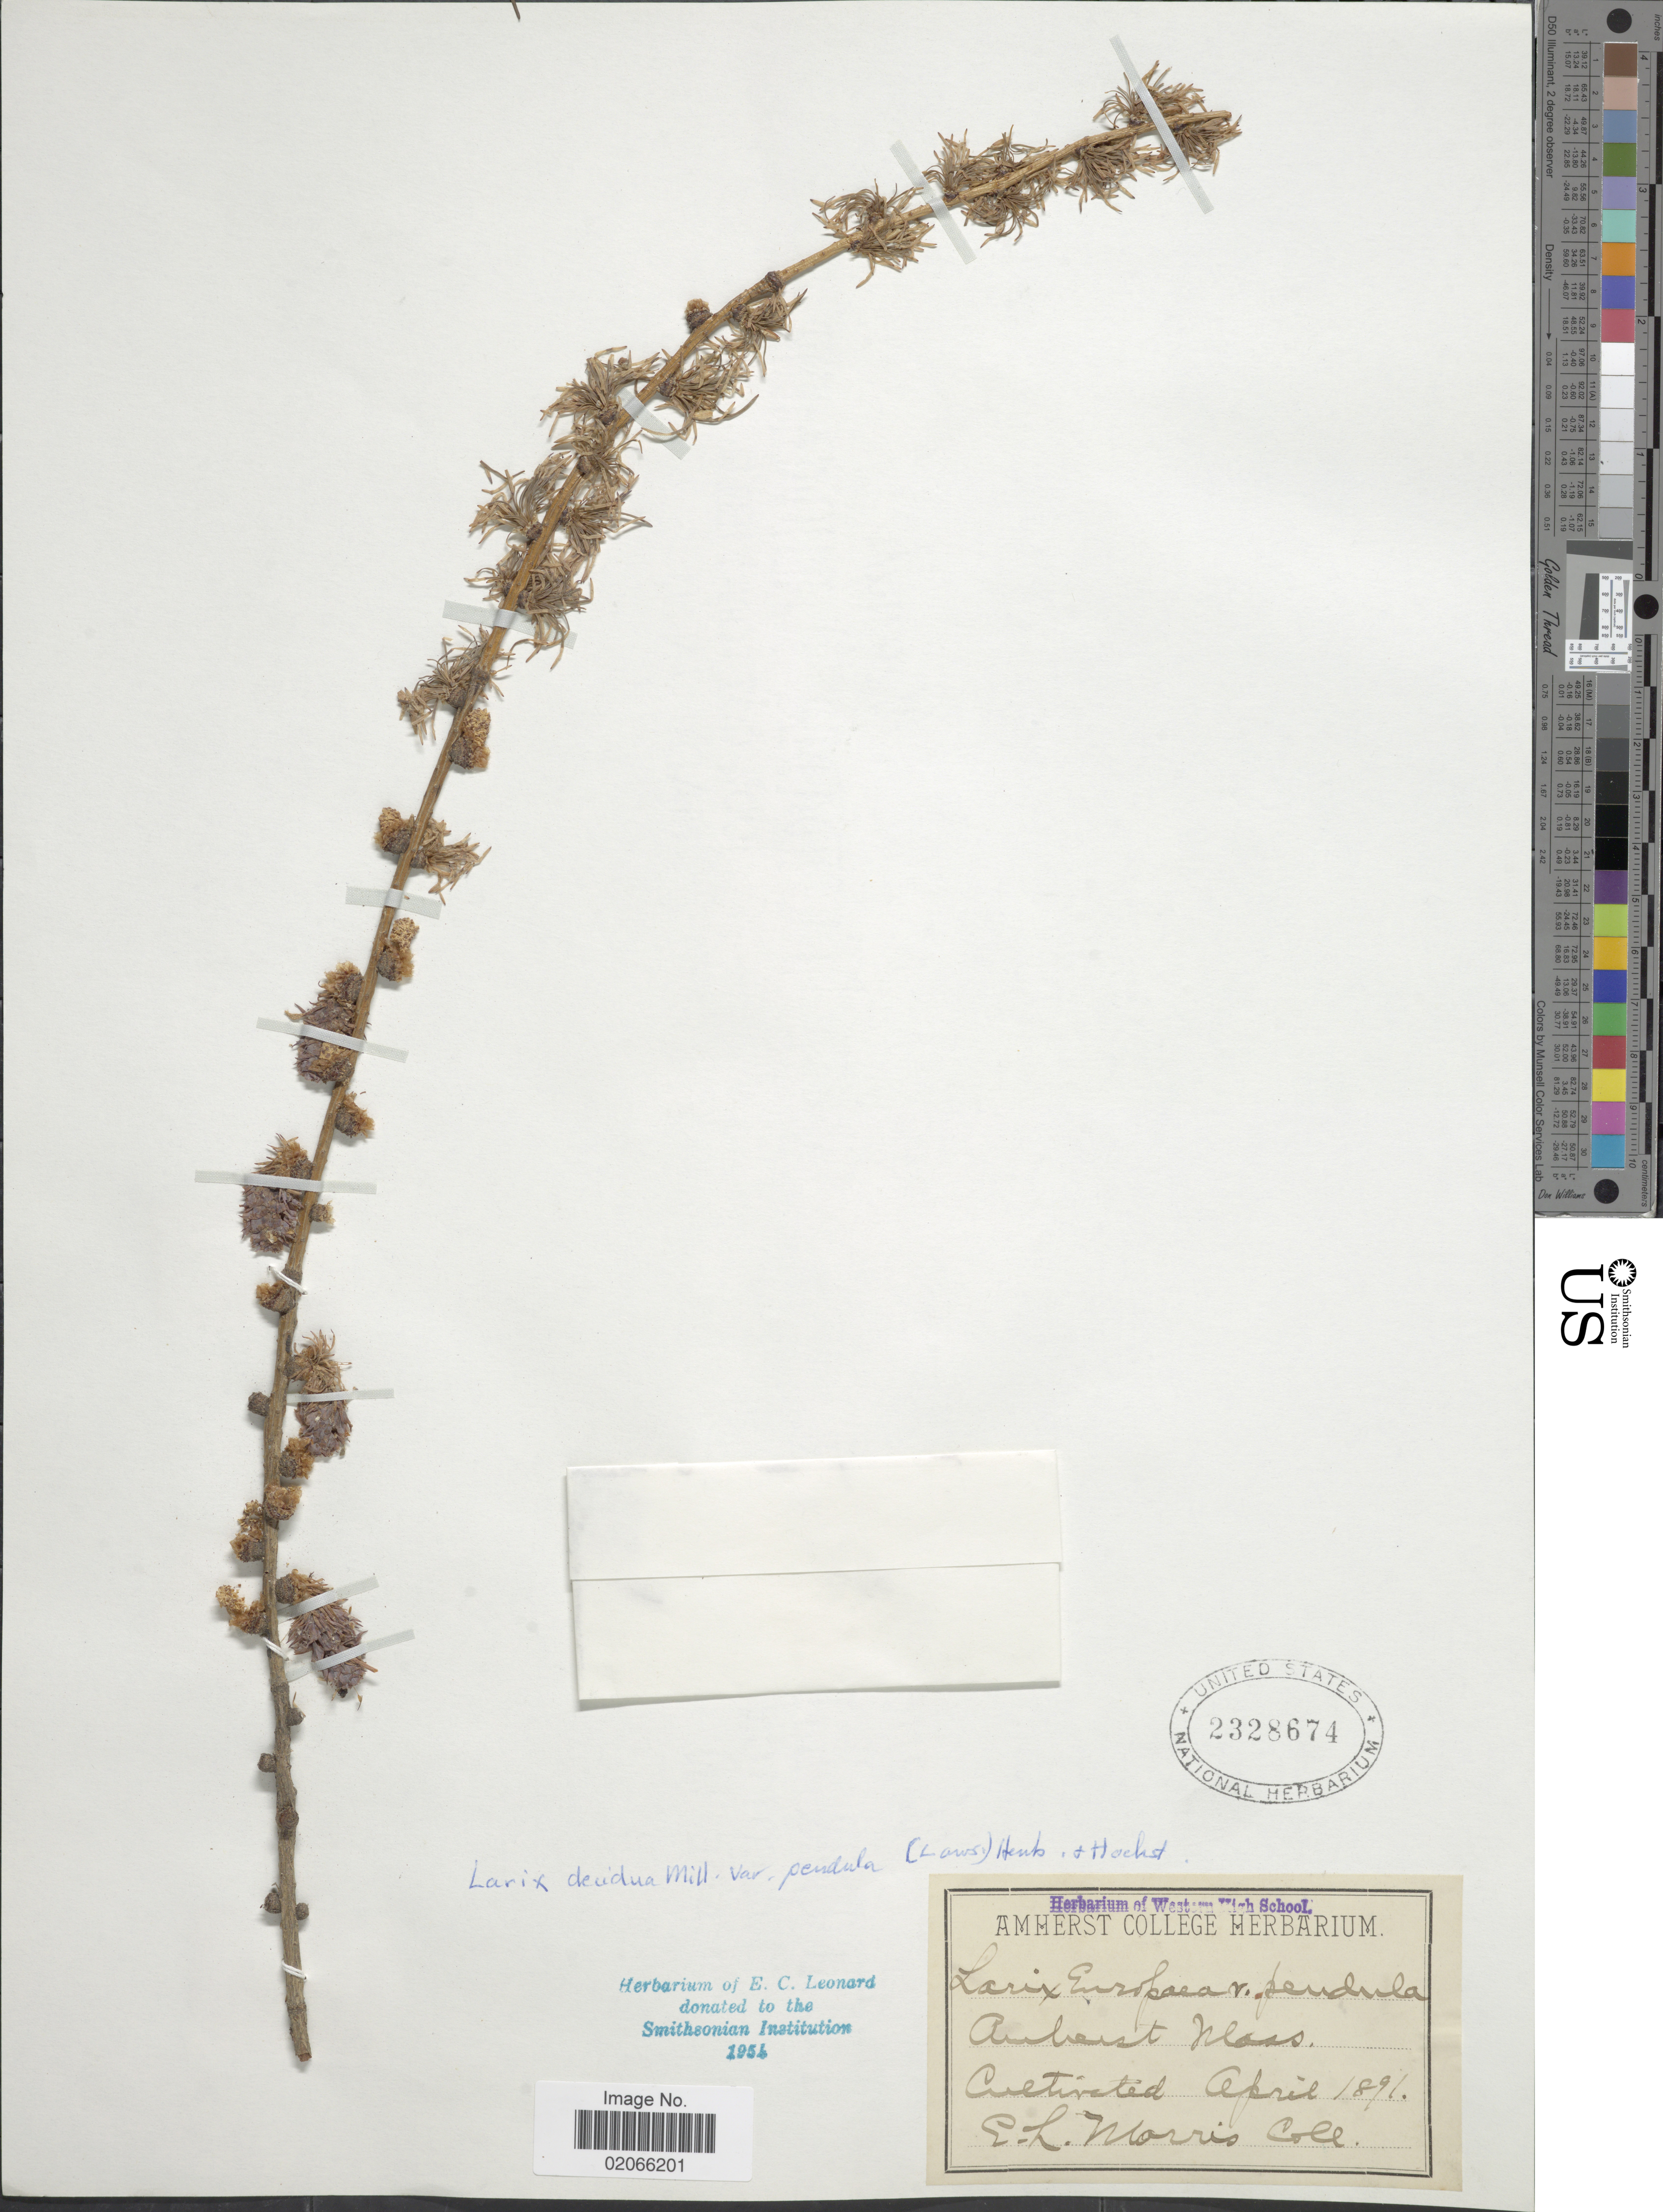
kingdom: Plantae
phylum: Tracheophyta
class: Pinopsida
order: Pinales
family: Pinaceae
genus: Larix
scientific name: Larix decidua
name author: Mill.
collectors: E. Morris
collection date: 1891-04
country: United States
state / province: Massachusetts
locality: Amherst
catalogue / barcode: US 2328674